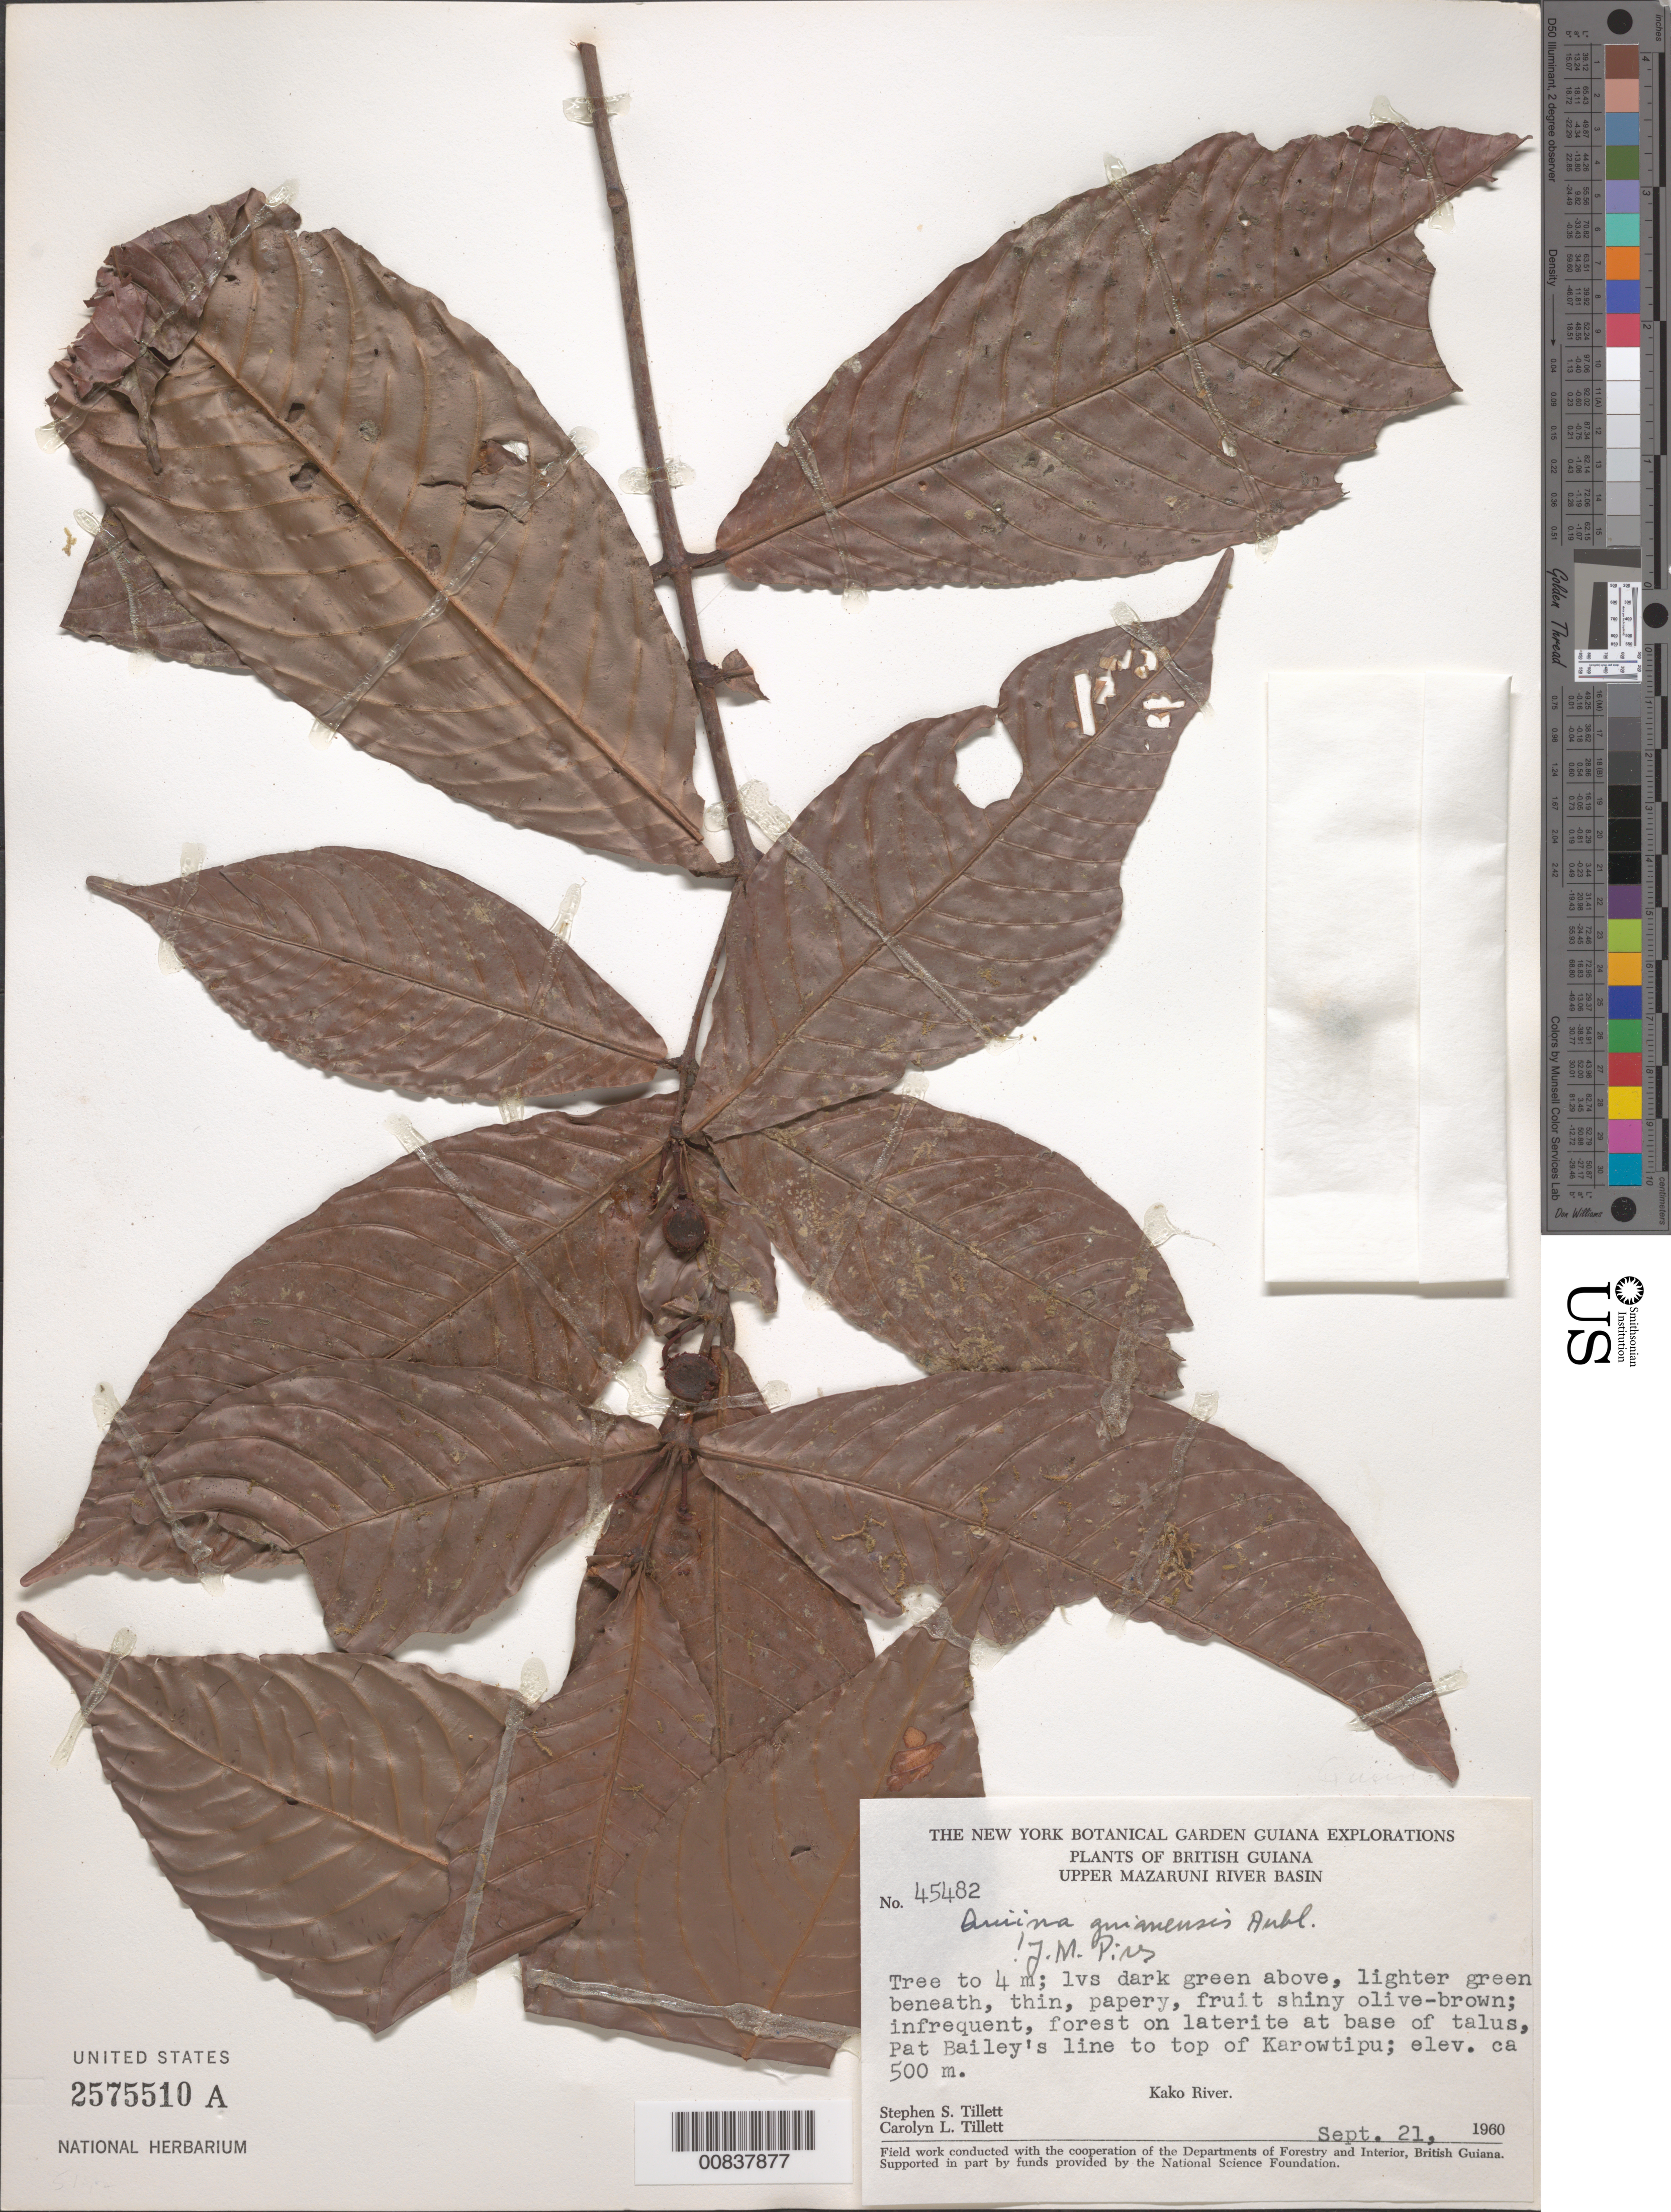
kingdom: Plantae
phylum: Tracheophyta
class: Magnoliopsida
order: Malpighiales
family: Quiinaceae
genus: Quiina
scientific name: Quiina guianensis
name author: Aubl.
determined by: Pires, J. Murça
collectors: S. S. Tillett & C. L. Tillett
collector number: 45482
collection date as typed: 21-Sep-60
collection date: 1960-09-21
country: Guyana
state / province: Cuyuni-Mazaruni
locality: Kako R., upper Mazaruni R. basin; Pat Bailey's line to top of Karowtipu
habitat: Forest on laterite at base of talus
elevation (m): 500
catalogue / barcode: US 2575510A